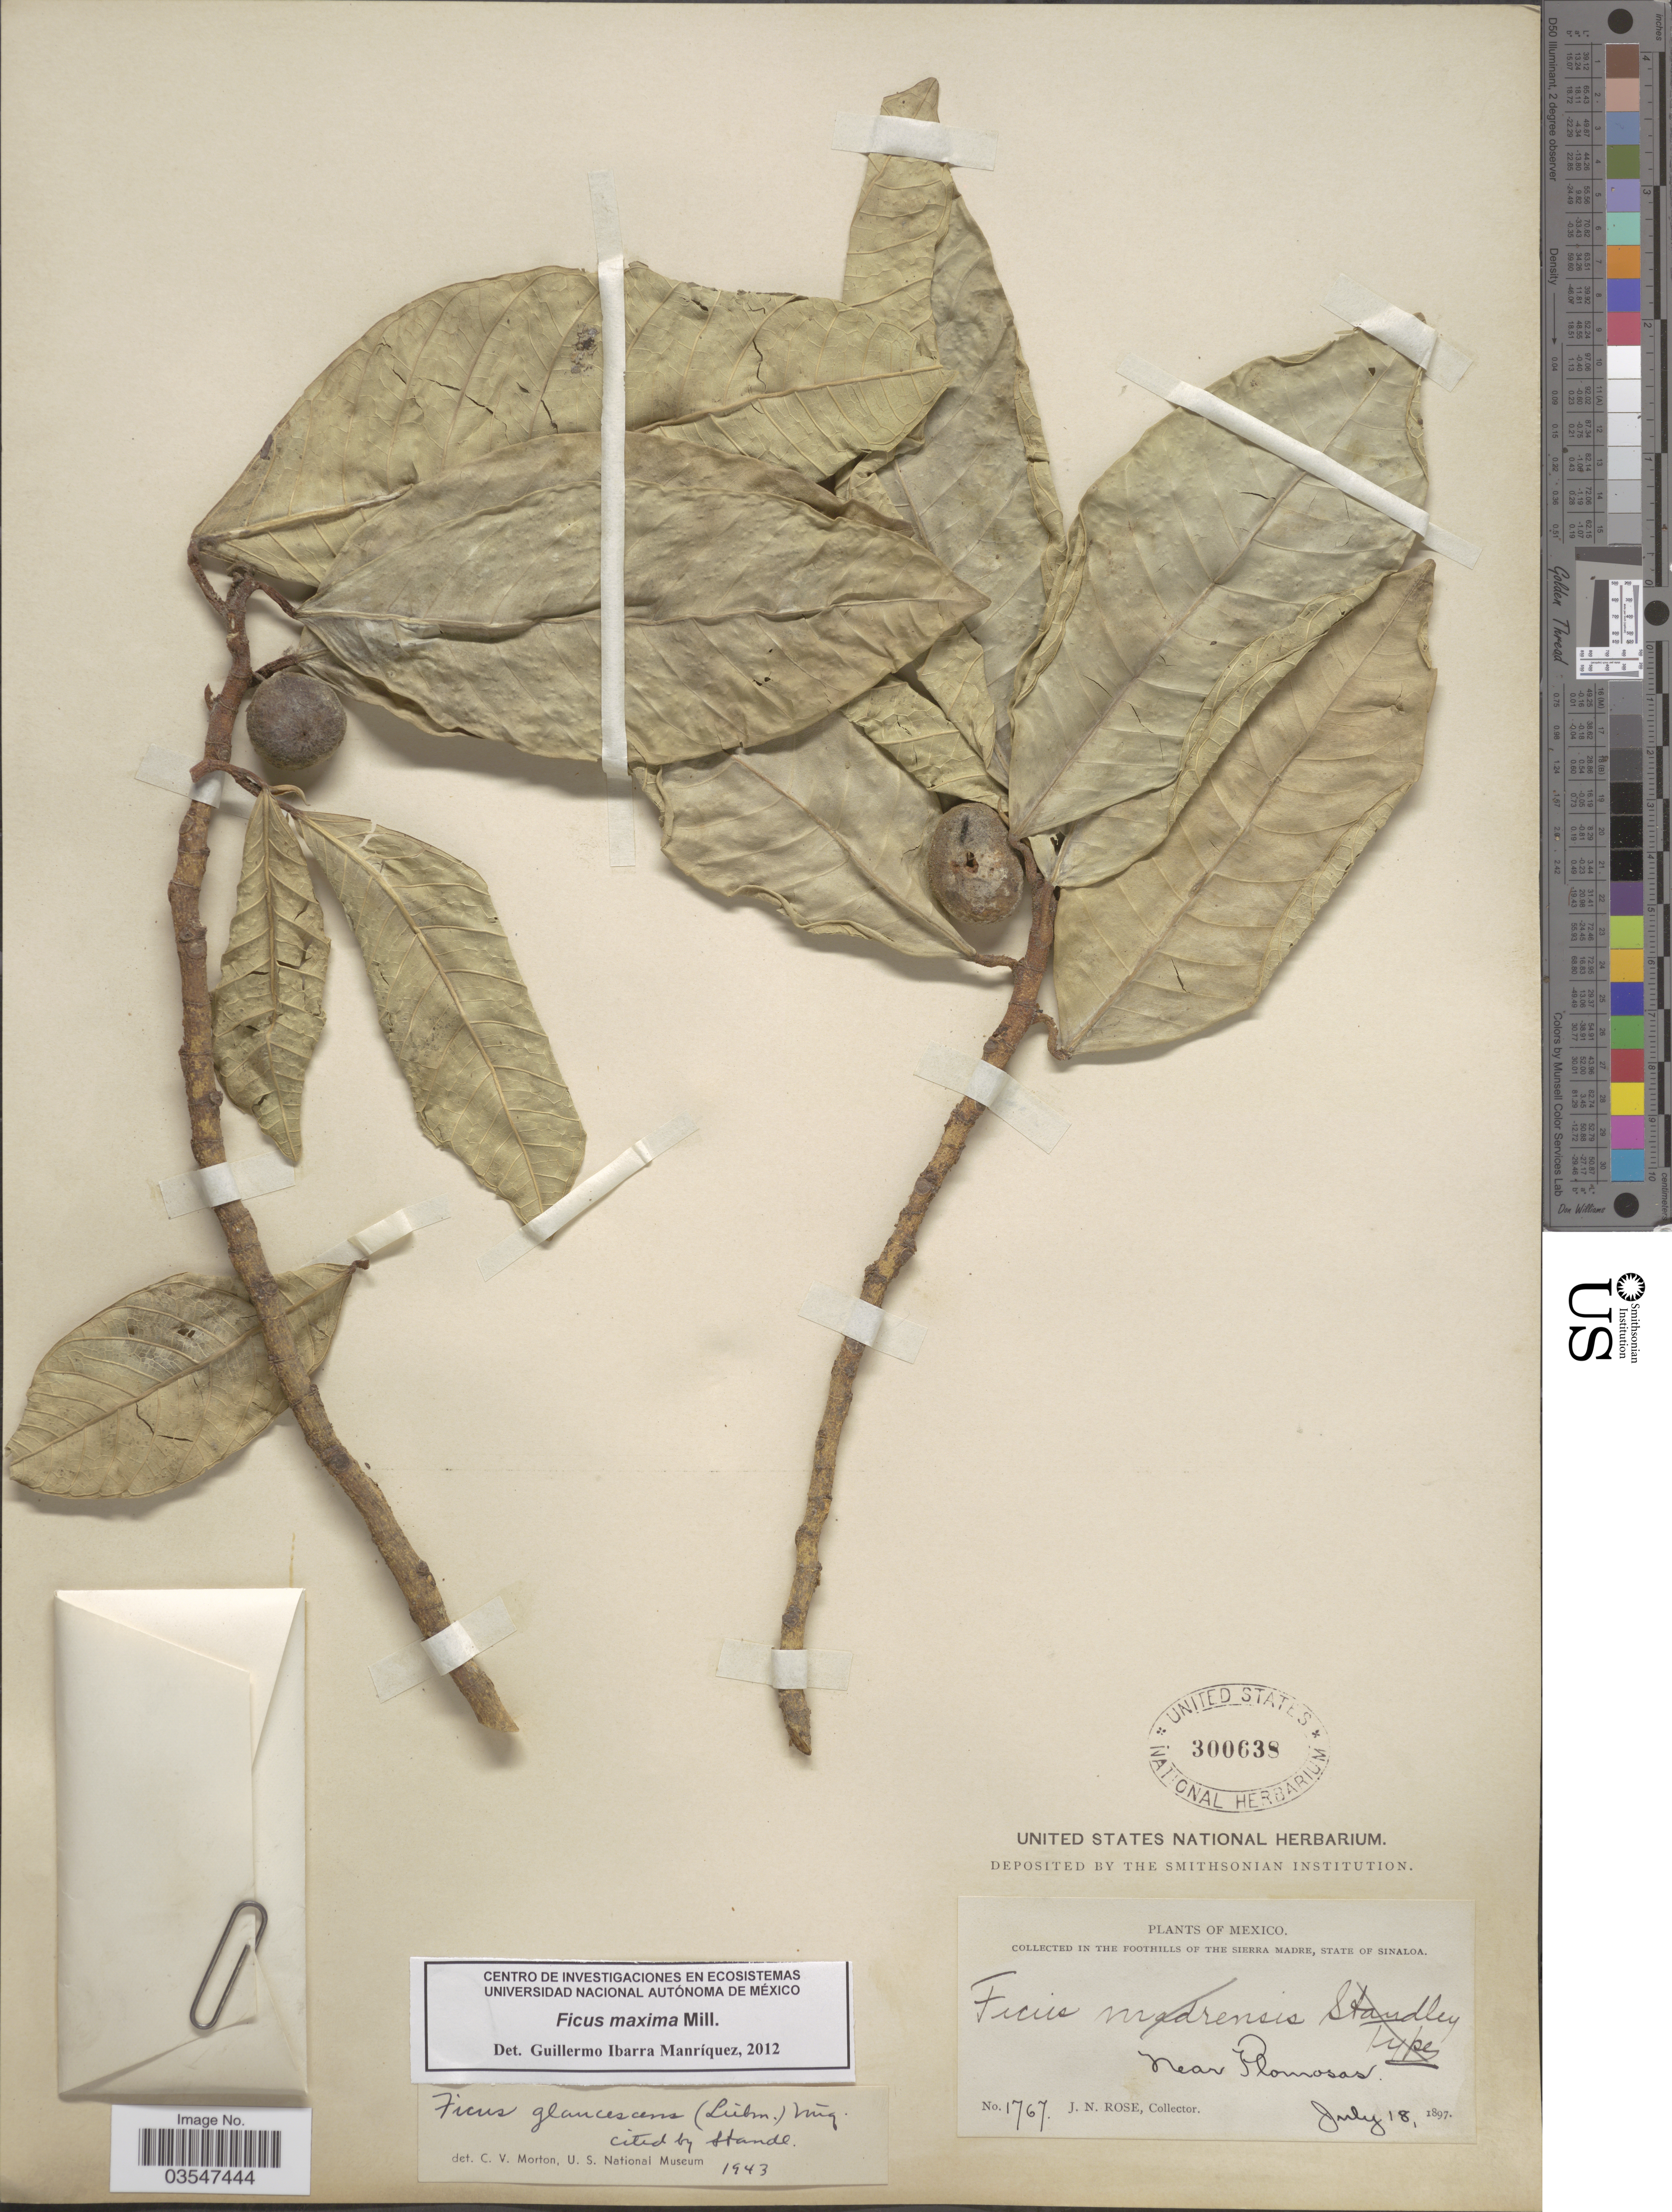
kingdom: Plantae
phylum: Tracheophyta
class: Magnoliopsida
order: Rosales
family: Moraceae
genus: Ficus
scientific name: Ficus maxima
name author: Mill.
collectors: J. N. Rose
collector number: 1767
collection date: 1897-07-18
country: Mexico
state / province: Sinaloa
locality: In the foothills of The Sierra Madre. Near Plomosas.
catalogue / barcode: US 300638